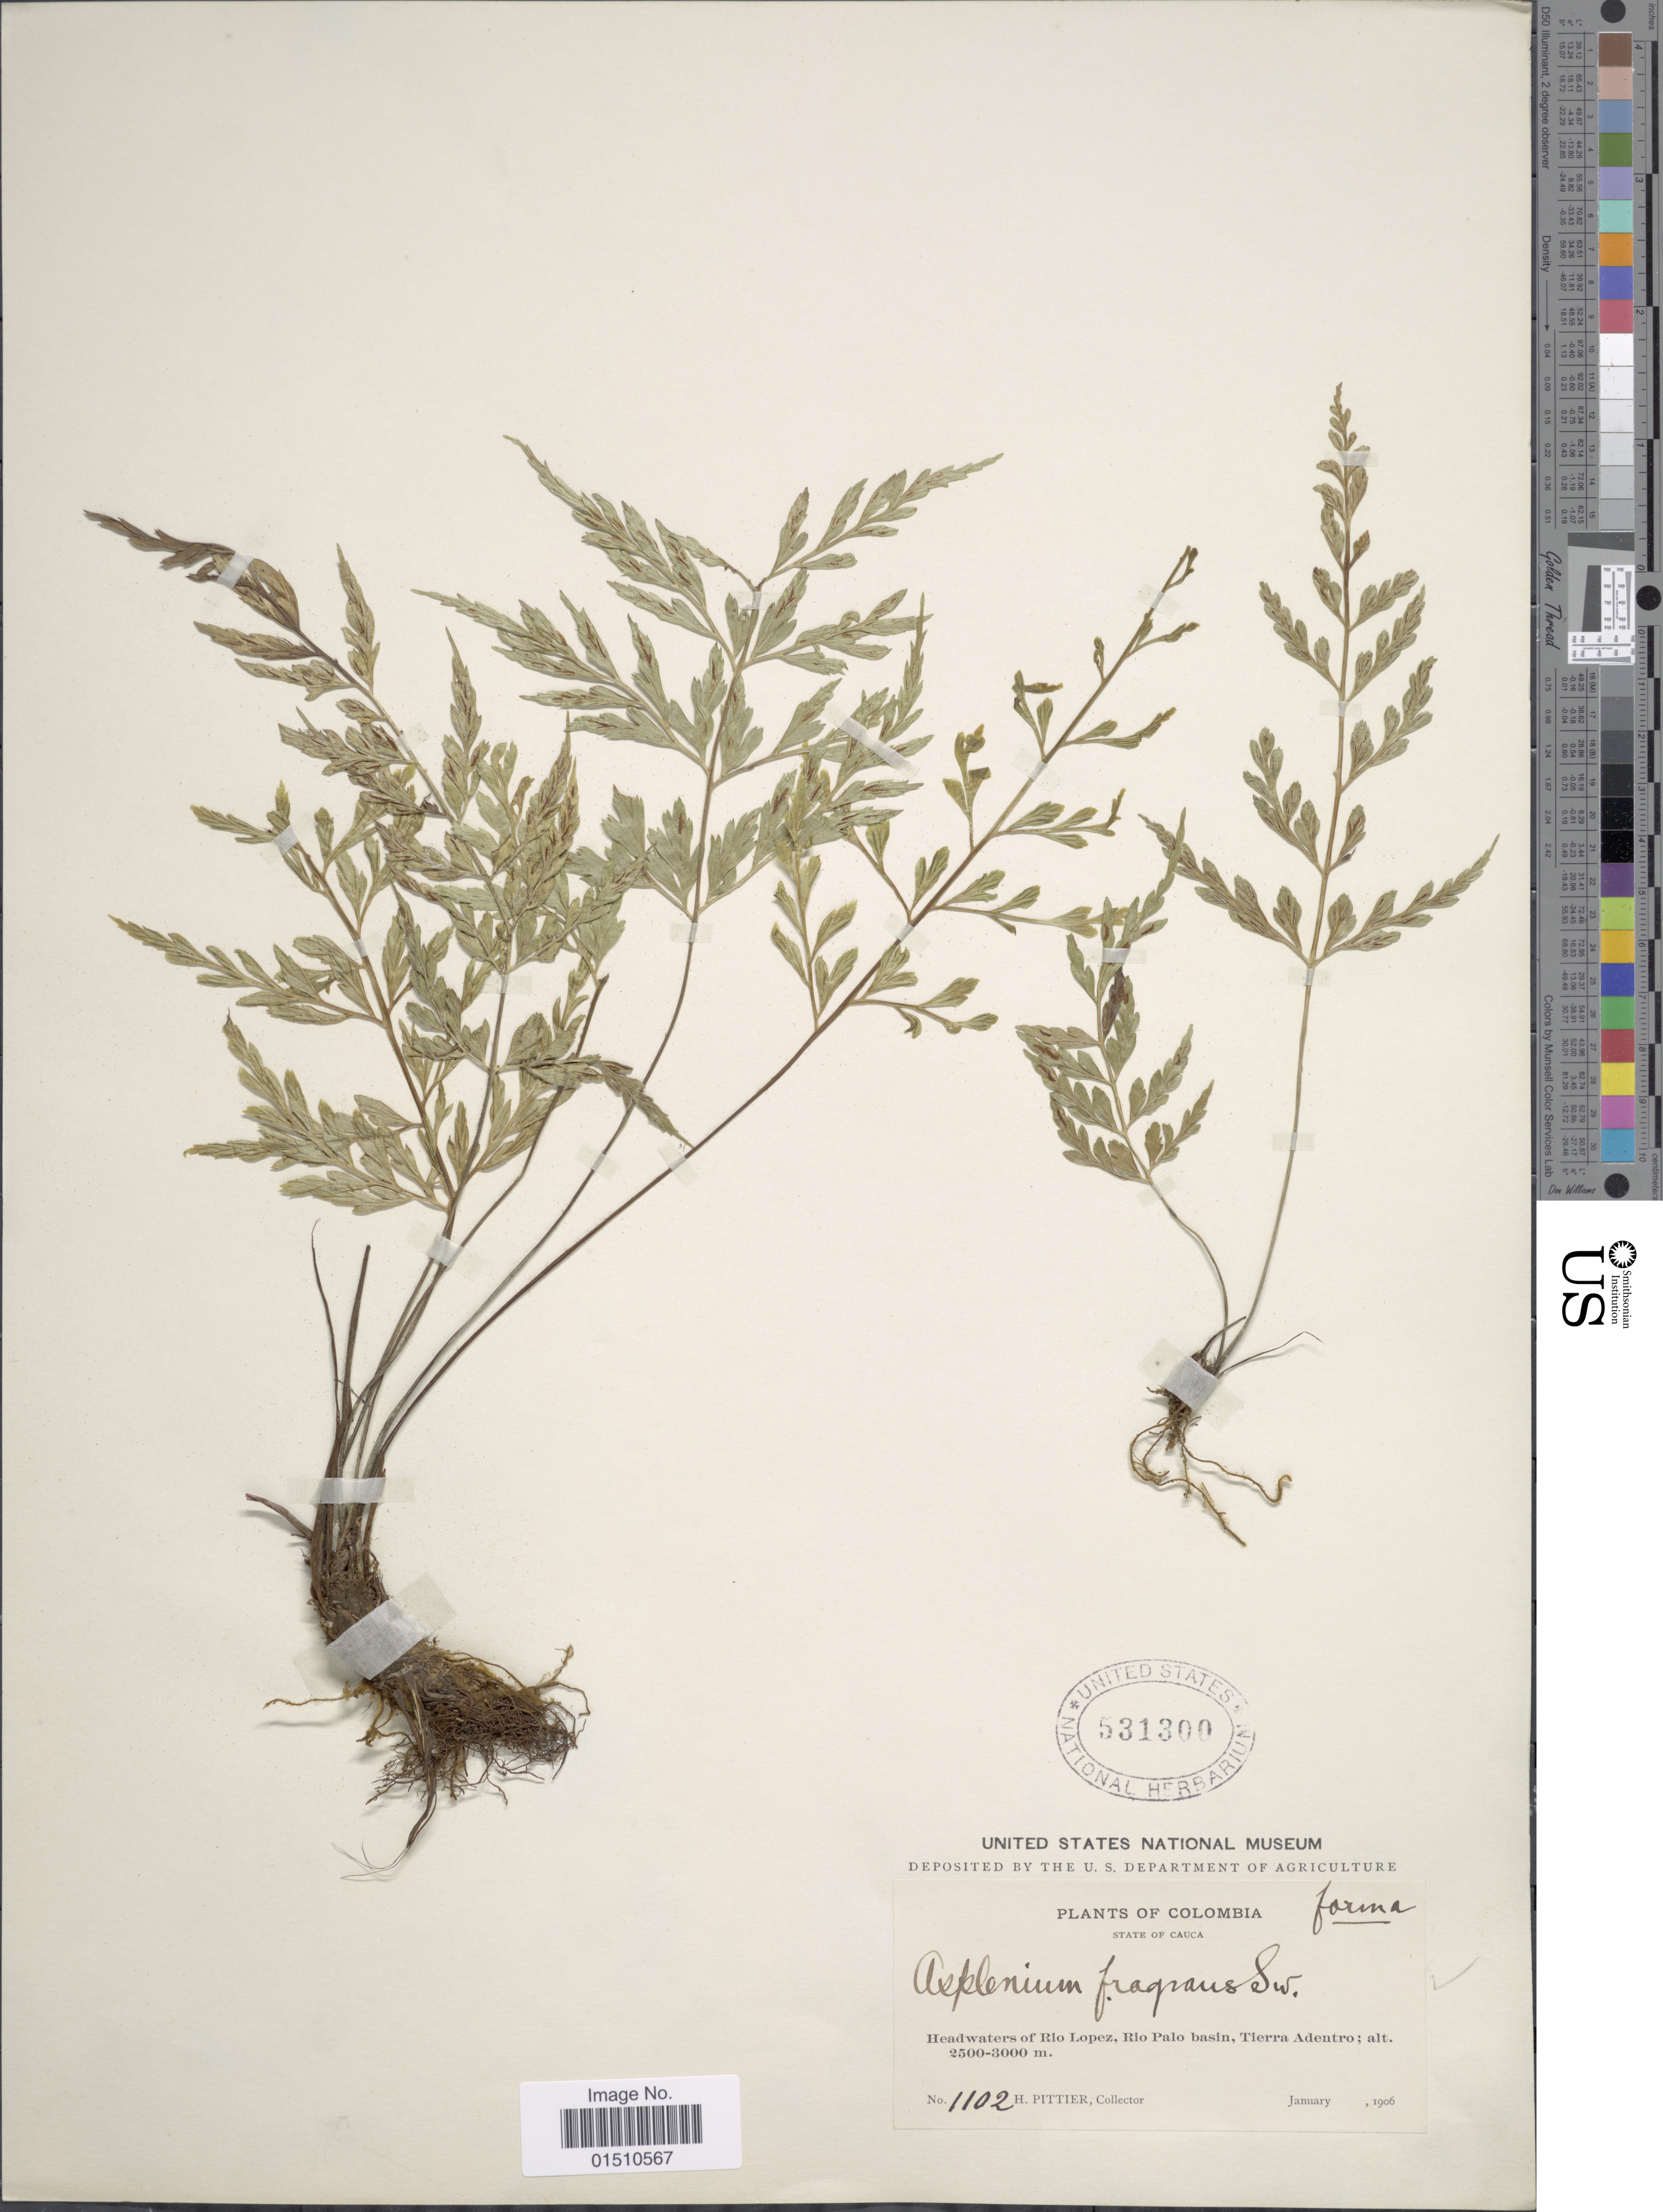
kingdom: Plantae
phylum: Tracheophyta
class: Polypodiopsida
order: Polypodiales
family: Aspleniaceae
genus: Asplenium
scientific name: Asplenium cuspidatum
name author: Lam.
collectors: H. F. Pittier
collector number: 1102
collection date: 1906-01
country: Colombia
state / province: Cauca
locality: Colombia, State of Cacuca, Headwaters of Rio Lopez, Rio Palo basin, Tierrea Adentro.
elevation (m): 2500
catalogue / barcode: US 531300